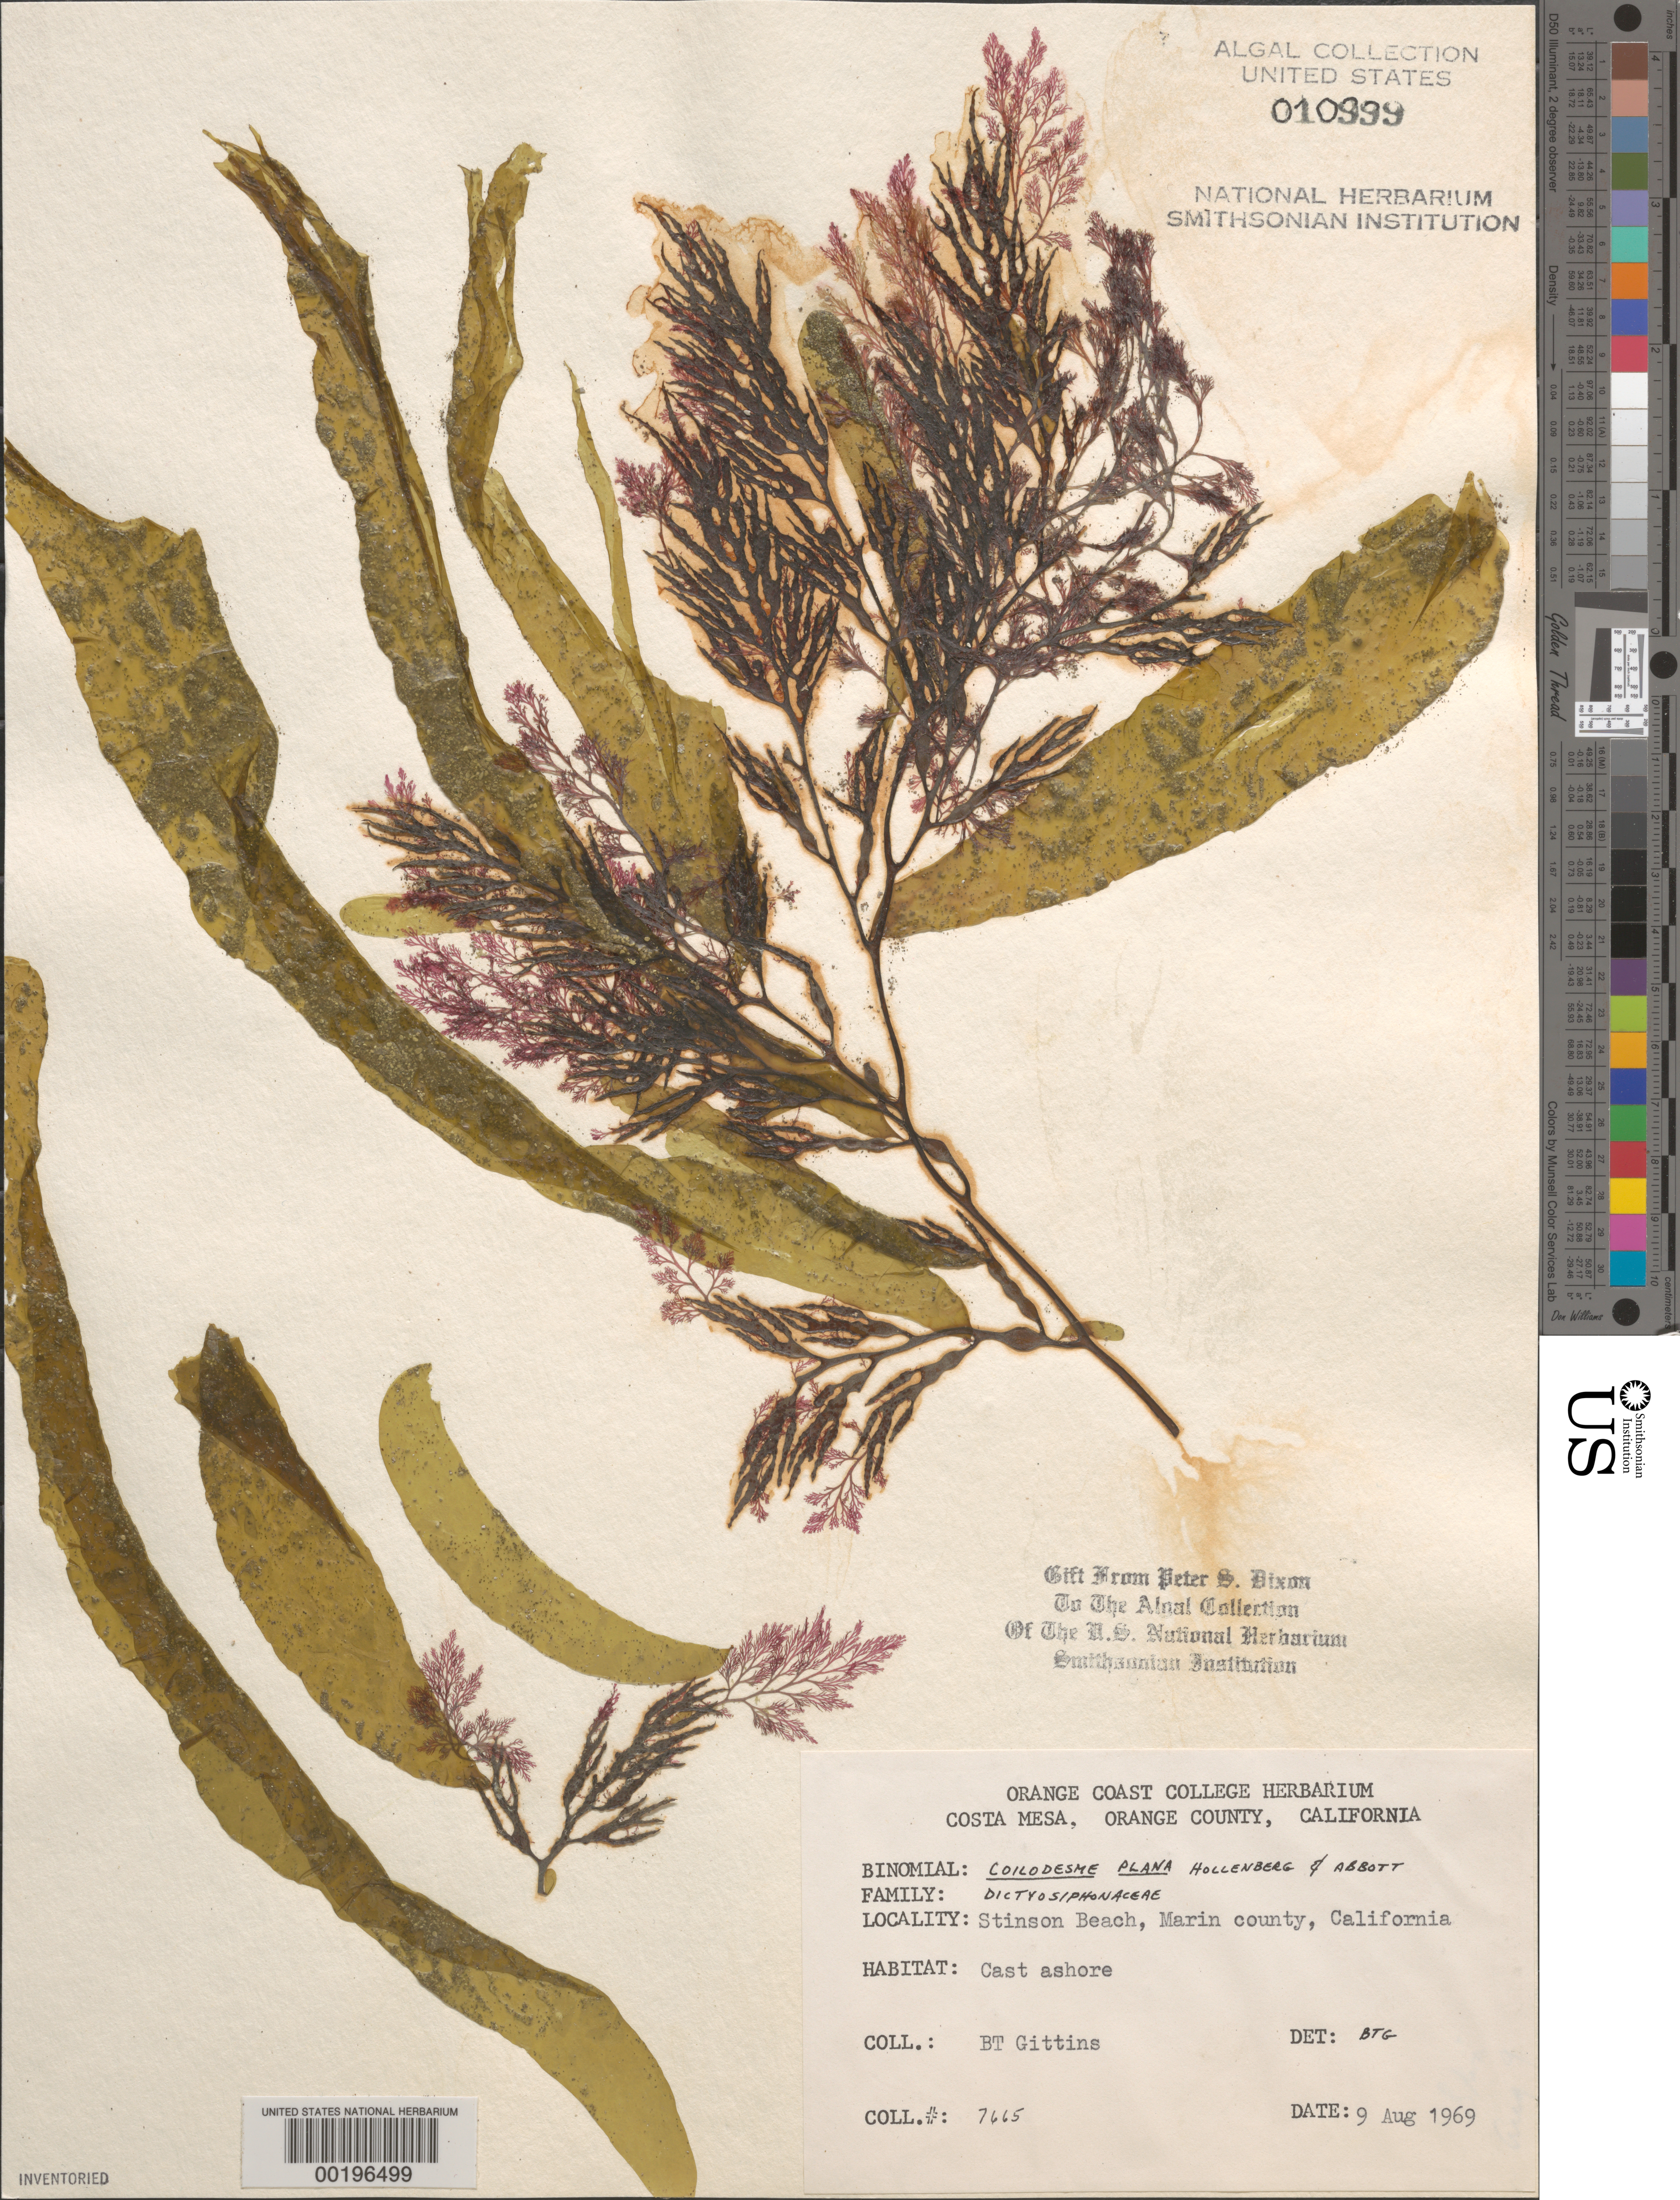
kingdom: Chromista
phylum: Ochrophyta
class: Phaeophyceae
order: Ectocarpales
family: Chordariaceae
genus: Coilodesme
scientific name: Coilodesme plana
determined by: Gittins, B. T.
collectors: B. Gittins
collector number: Btg 7665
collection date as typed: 09 Aug 1969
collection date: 1969-08-09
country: United States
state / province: California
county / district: Marin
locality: Stinson Beach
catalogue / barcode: US 10999